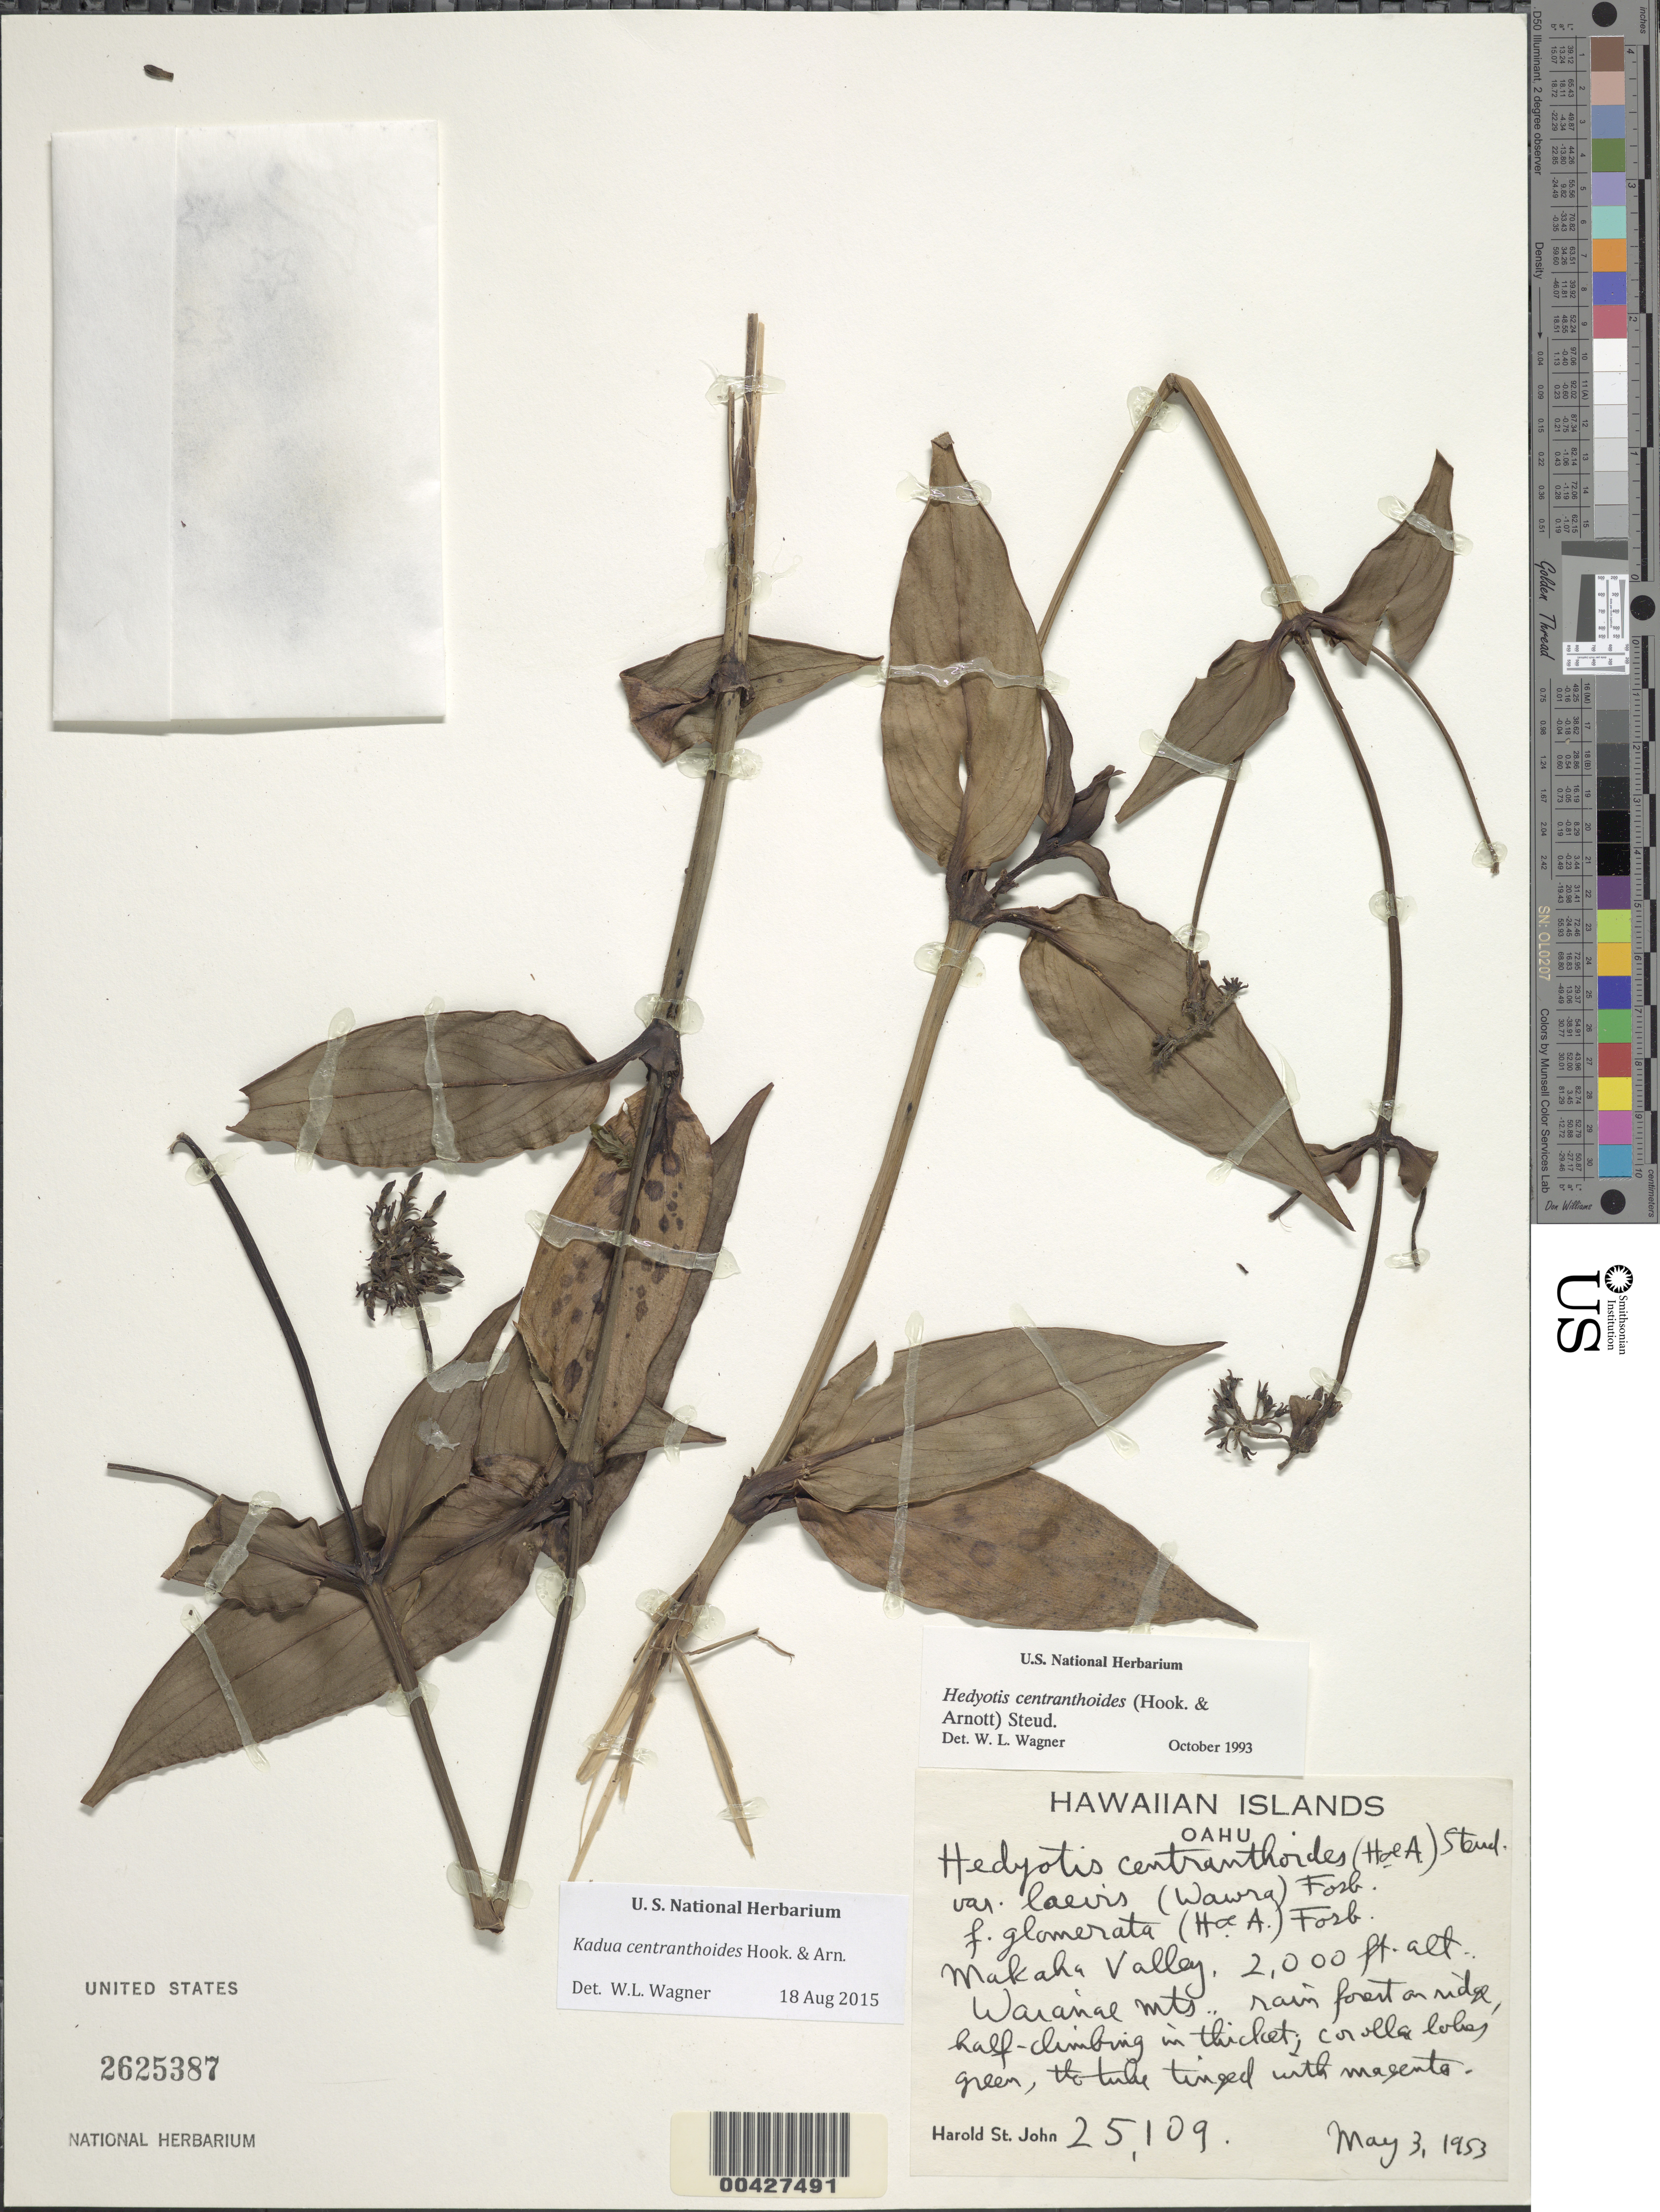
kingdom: Plantae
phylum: Tracheophyta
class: Magnoliopsida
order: Gentianales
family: Rubiaceae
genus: Kadua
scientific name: Kadua centranthoides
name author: Hook. & Arn.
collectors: H. St. John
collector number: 25109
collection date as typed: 3 May 1953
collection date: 1953-05-03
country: United States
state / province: Hawaii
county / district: Honolulu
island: Oahu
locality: Makaha Valley, Waianae Mts.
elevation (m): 610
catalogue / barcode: US 2625387